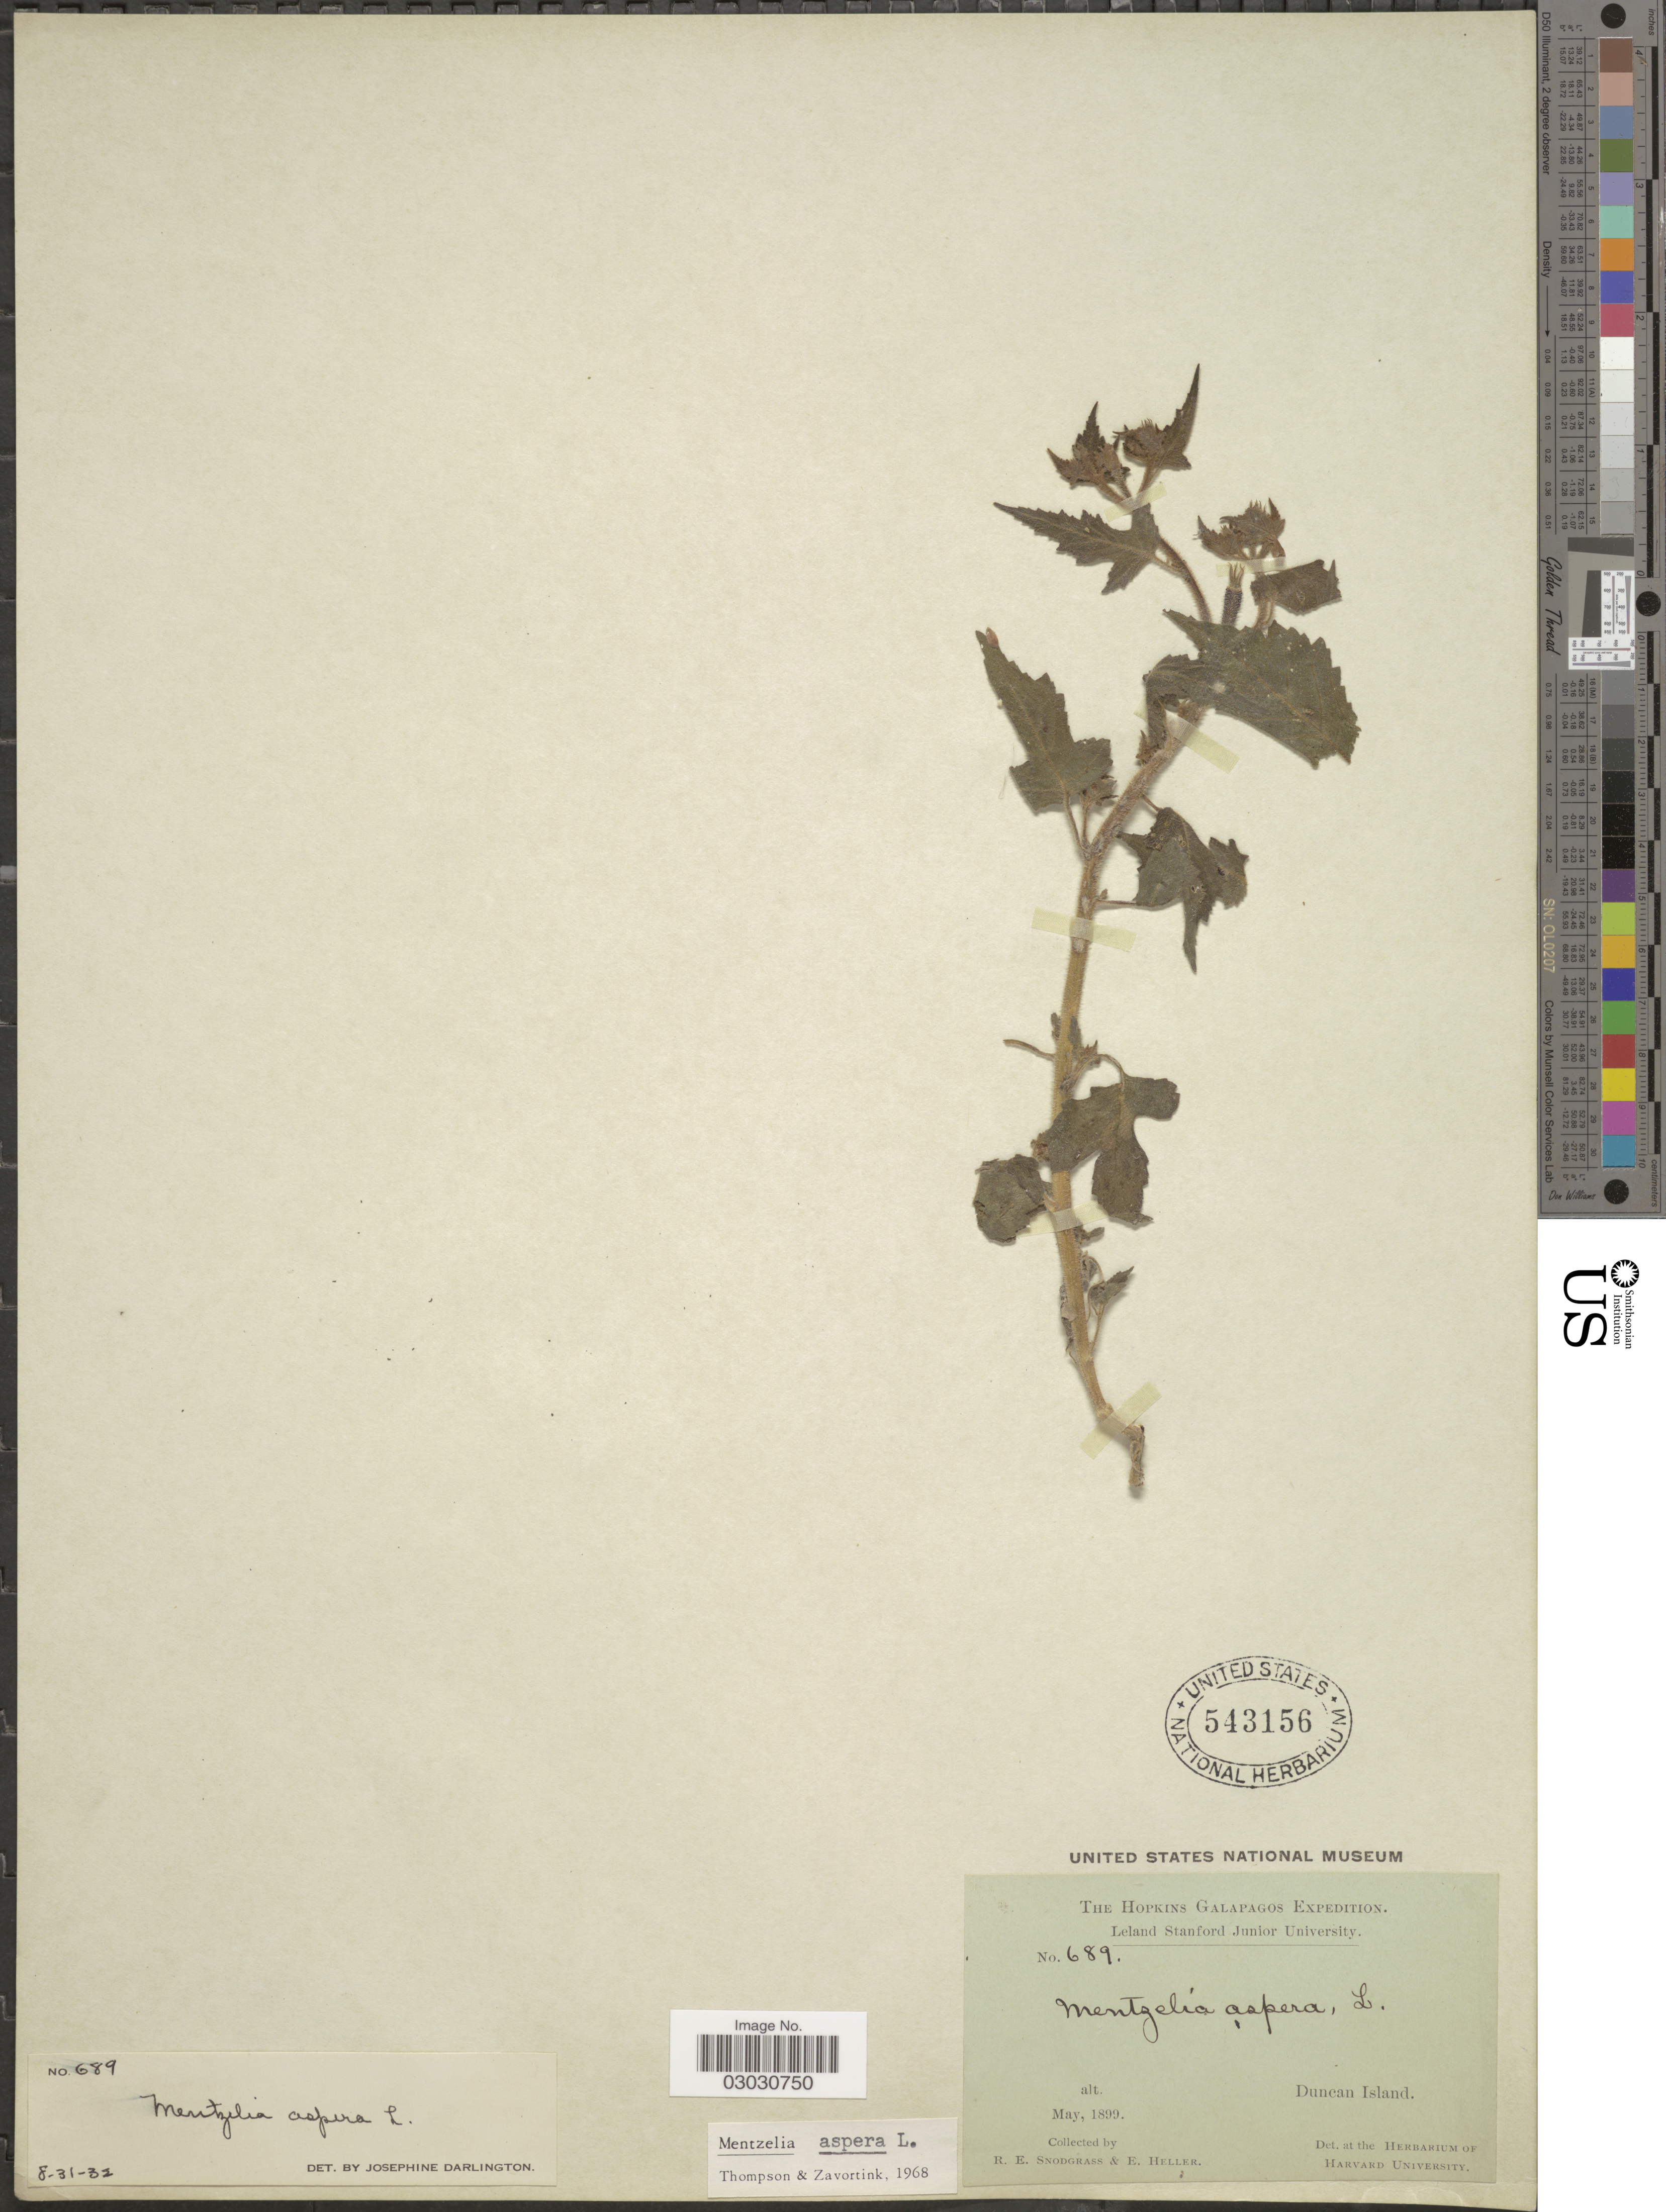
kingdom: Plantae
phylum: Tracheophyta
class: Magnoliopsida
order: Cornales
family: Loasaceae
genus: Mentzelia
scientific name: Mentzelia aspera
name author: L.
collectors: R. E. Snodgrass & E. Heller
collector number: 689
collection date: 1899-05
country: Ecuador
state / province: Colón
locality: Galapagos. Duncan Island.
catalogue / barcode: US 543156